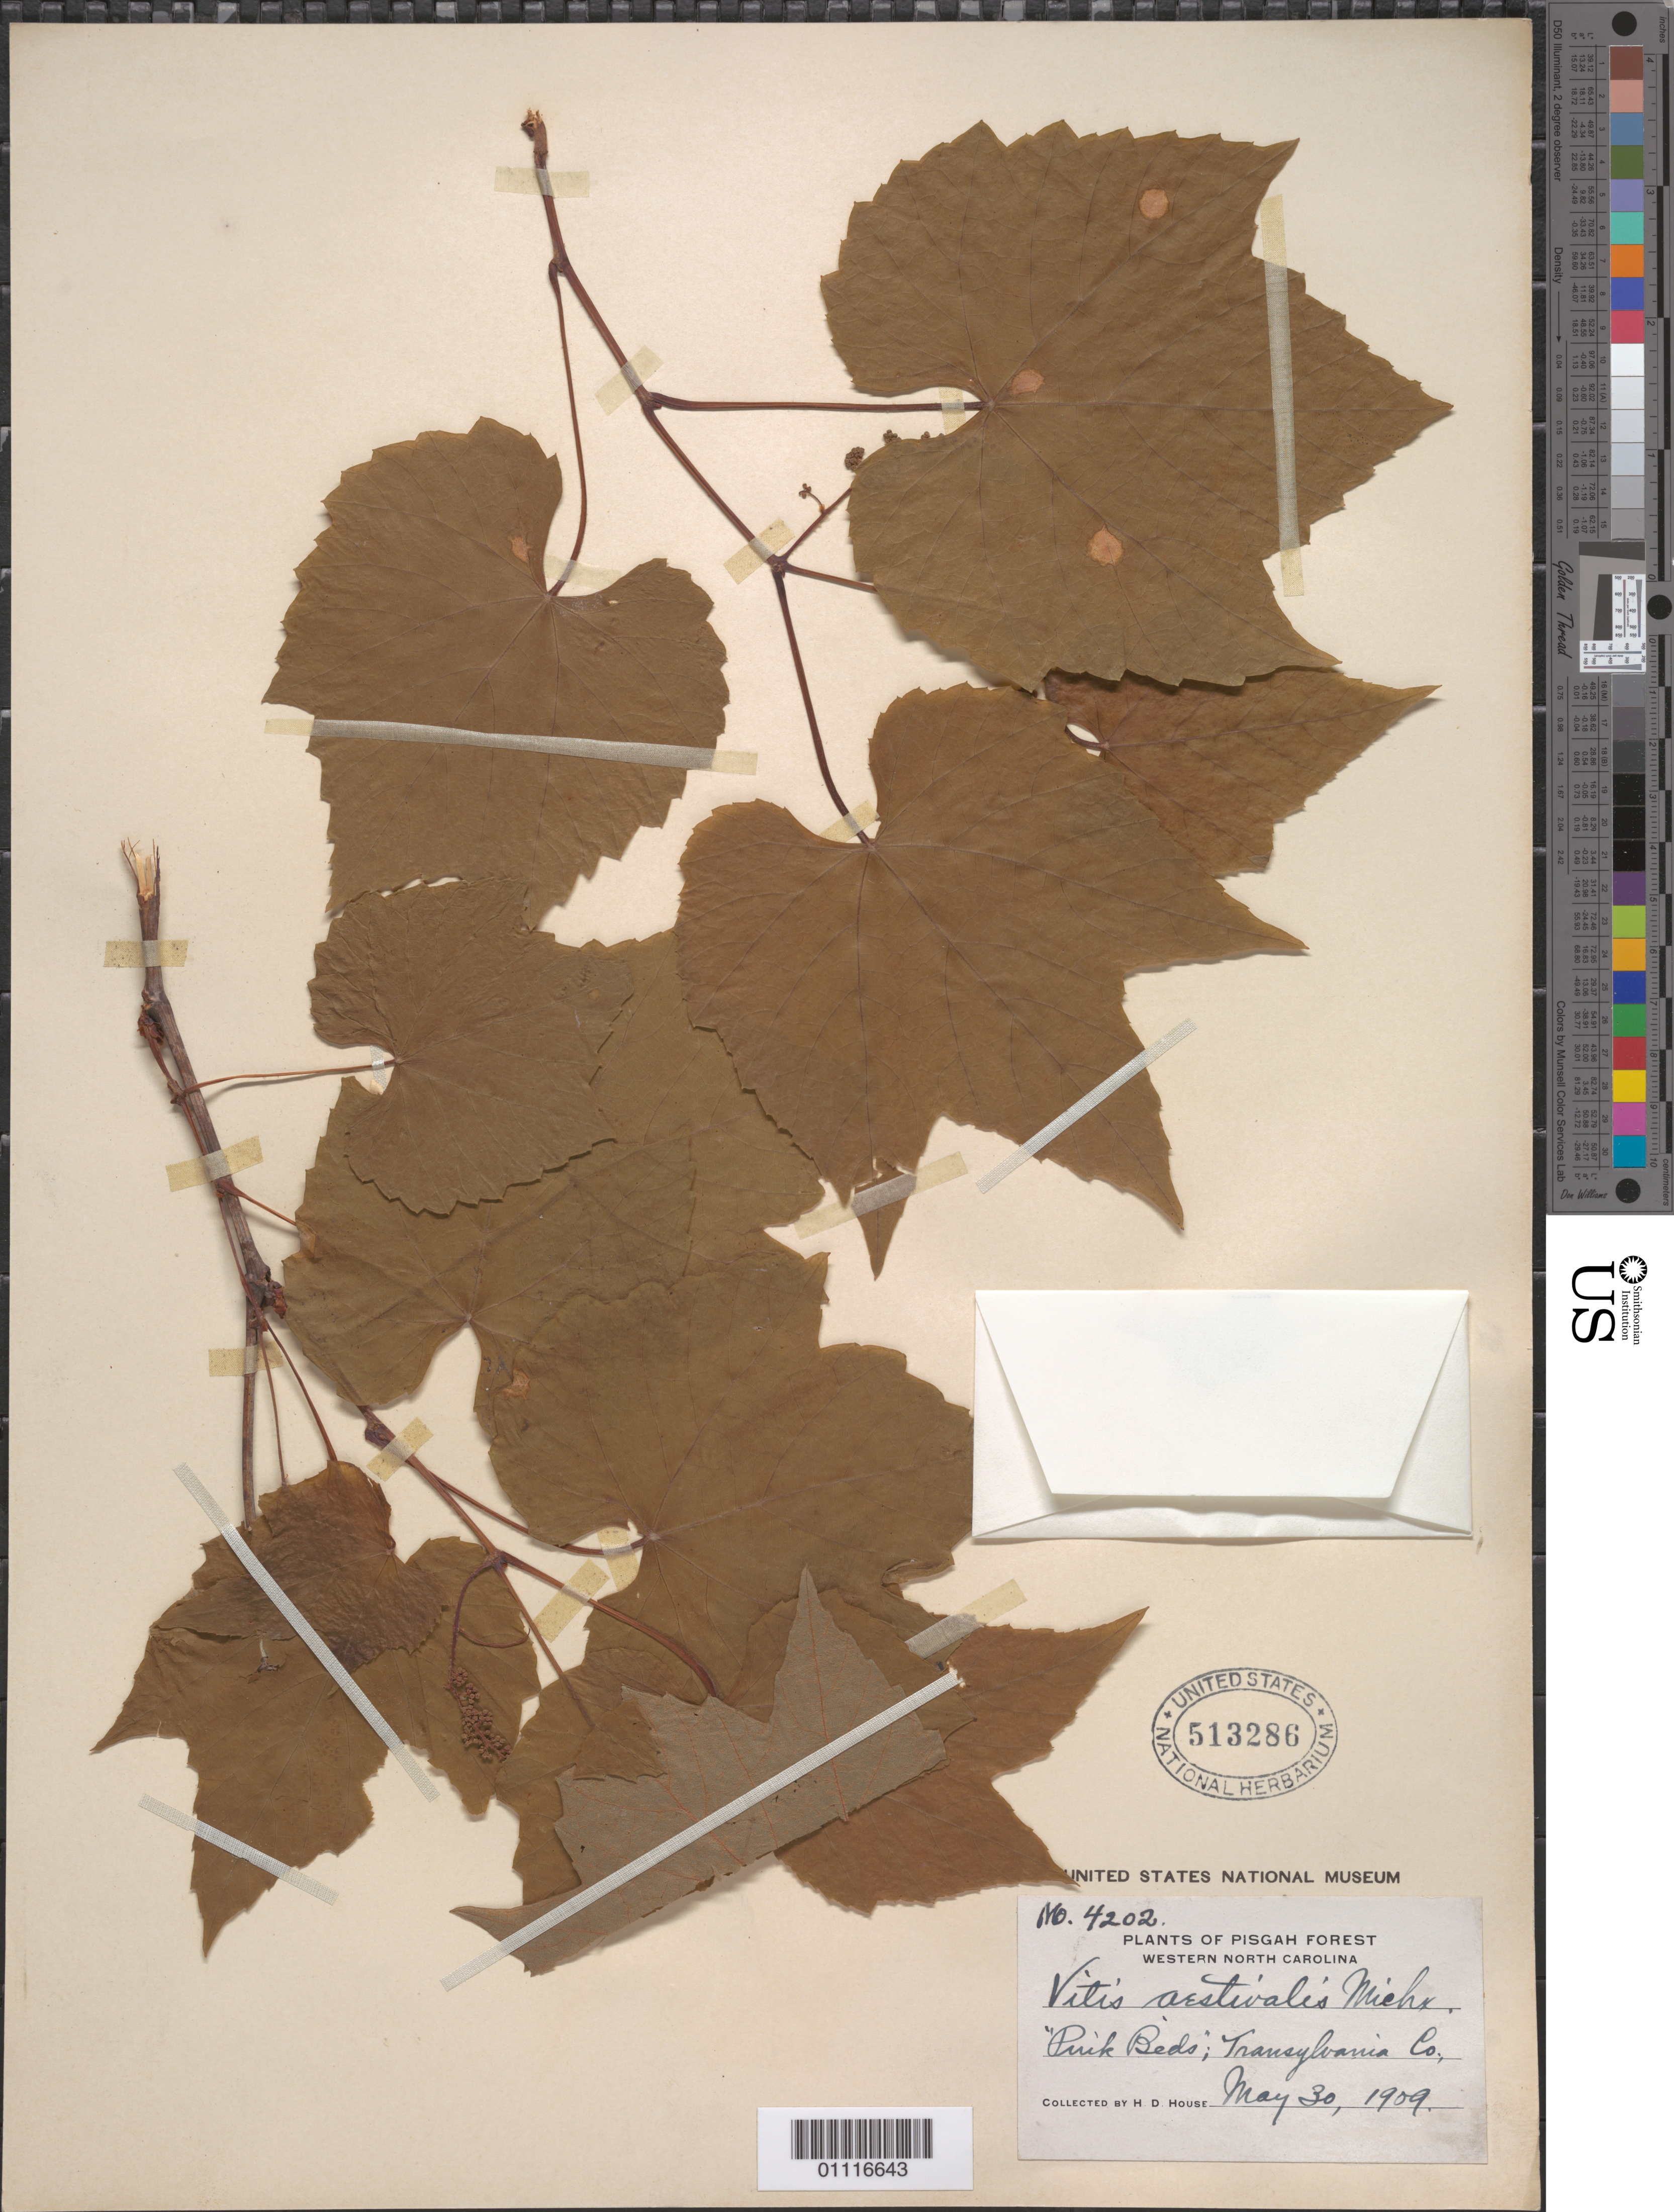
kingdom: Plantae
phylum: Tracheophyta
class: Magnoliopsida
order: Vitales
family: Vitaceae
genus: Vitis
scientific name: Vitis aestivalis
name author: Michx.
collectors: H. D. House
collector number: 4202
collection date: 1909-05-30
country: United States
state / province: North Carolina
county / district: Transylvania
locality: "Puck Beds"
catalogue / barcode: US 513286